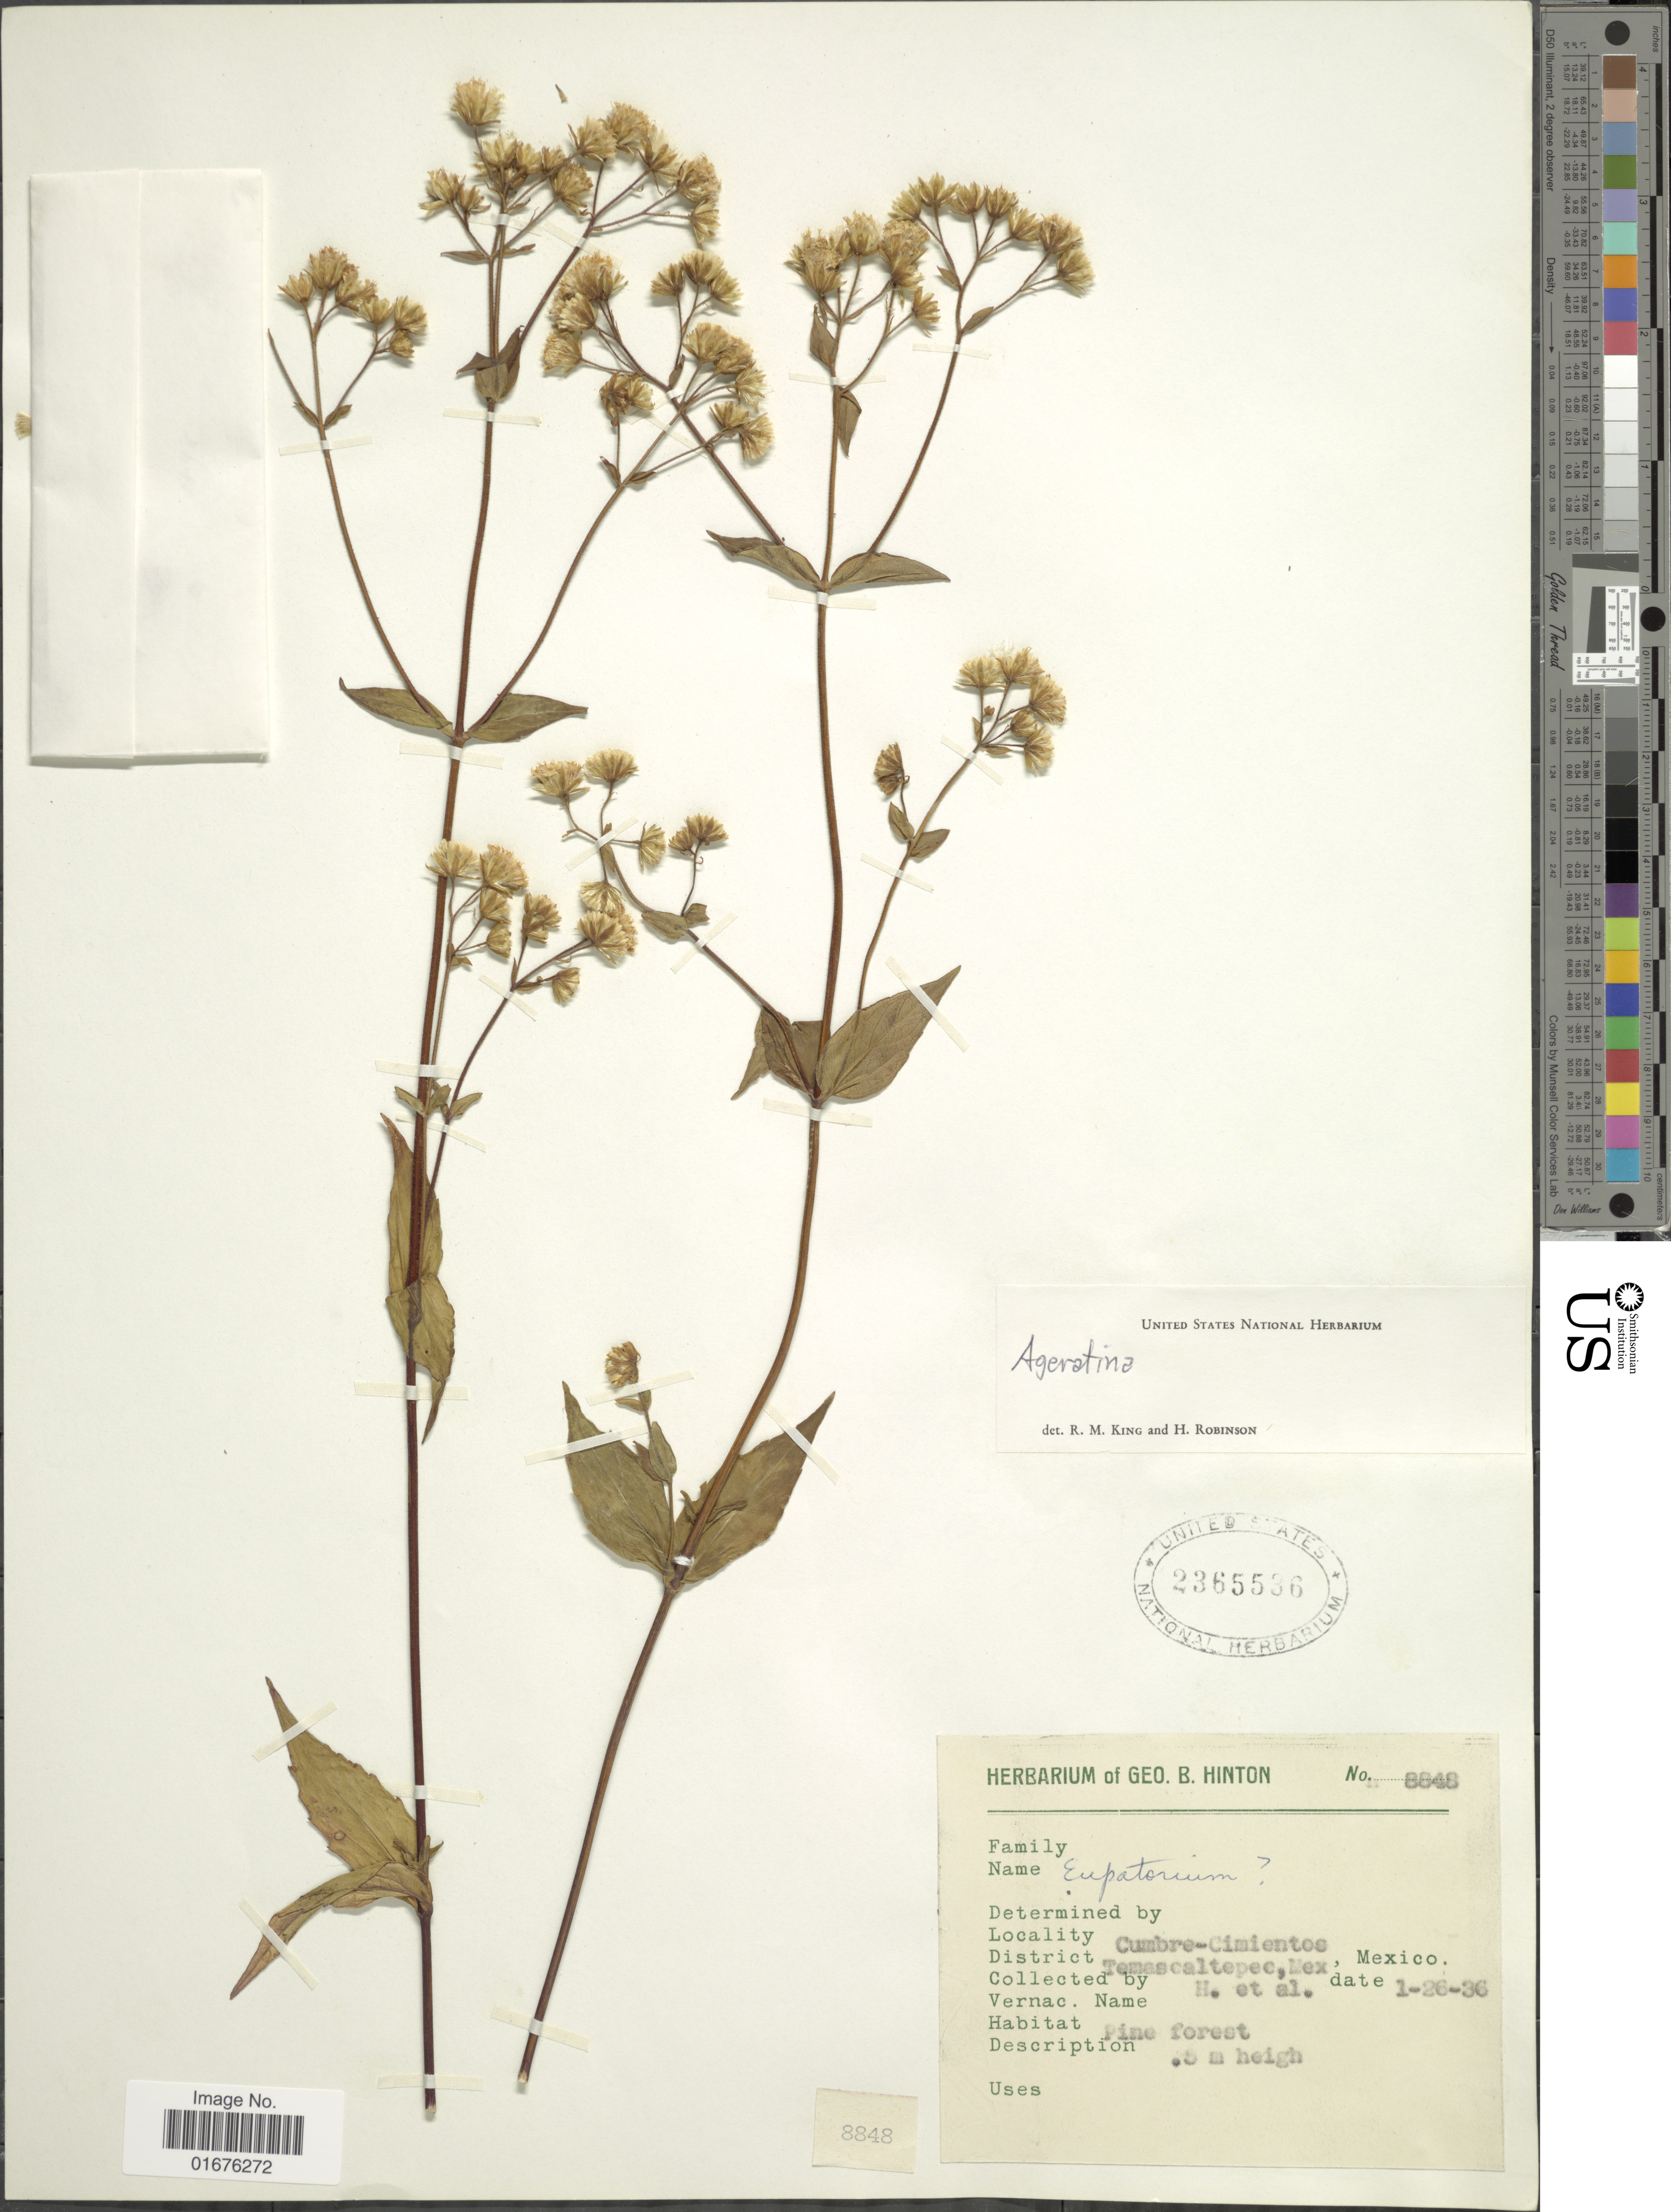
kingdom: Plantae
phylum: Tracheophyta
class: Magnoliopsida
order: Asterales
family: Asteraceae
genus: Ageratina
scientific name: Ageratina oligocephala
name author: (DC.) R.M. King & H. Rob.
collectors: G. B. Hinton & et al.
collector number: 8848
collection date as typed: Transcribed d/m/y: 26/1/36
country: Mexico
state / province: México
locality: Cumbrie-Cimientos, District Temascaltepec, Pine forest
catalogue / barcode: US 2365536